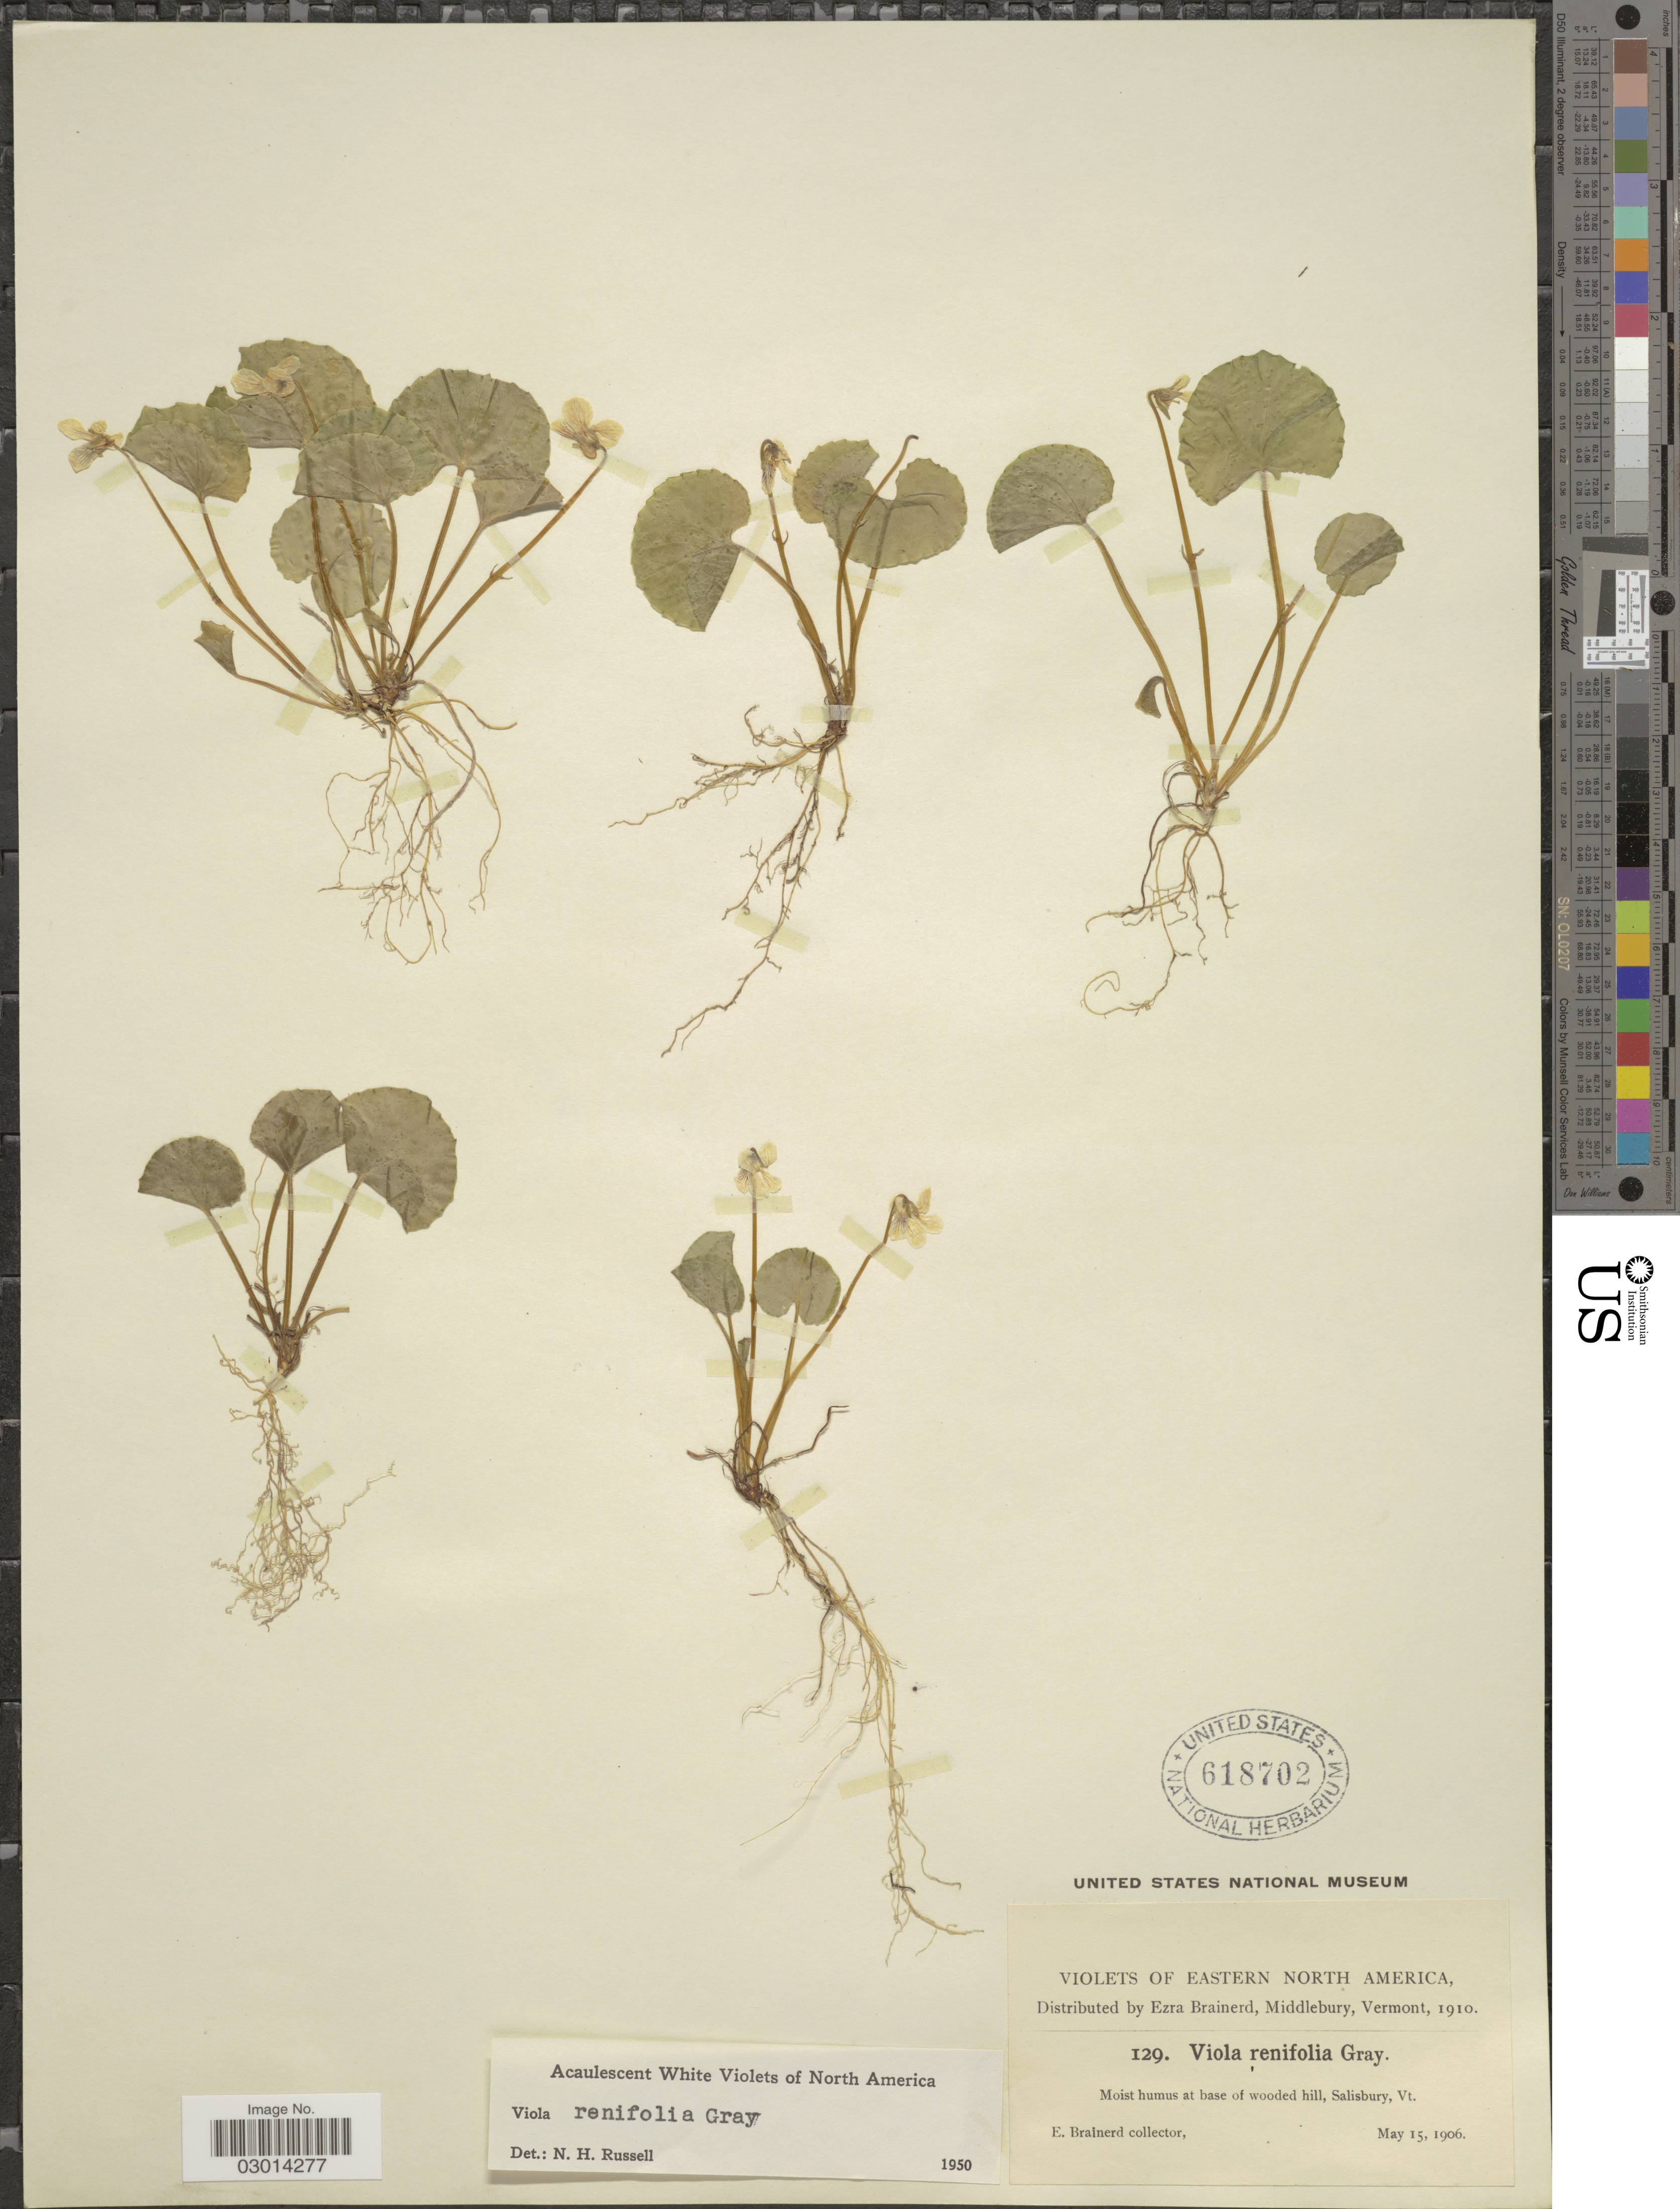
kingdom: Plantae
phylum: Tracheophyta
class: Magnoliopsida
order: Malpighiales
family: Violaceae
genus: Viola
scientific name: Viola renifolia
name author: A. Gray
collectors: E. Brainerd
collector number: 129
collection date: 1906-05-15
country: United States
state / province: Vermont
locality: Eastern North America. Salisbury, Vt.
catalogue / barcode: US 618702